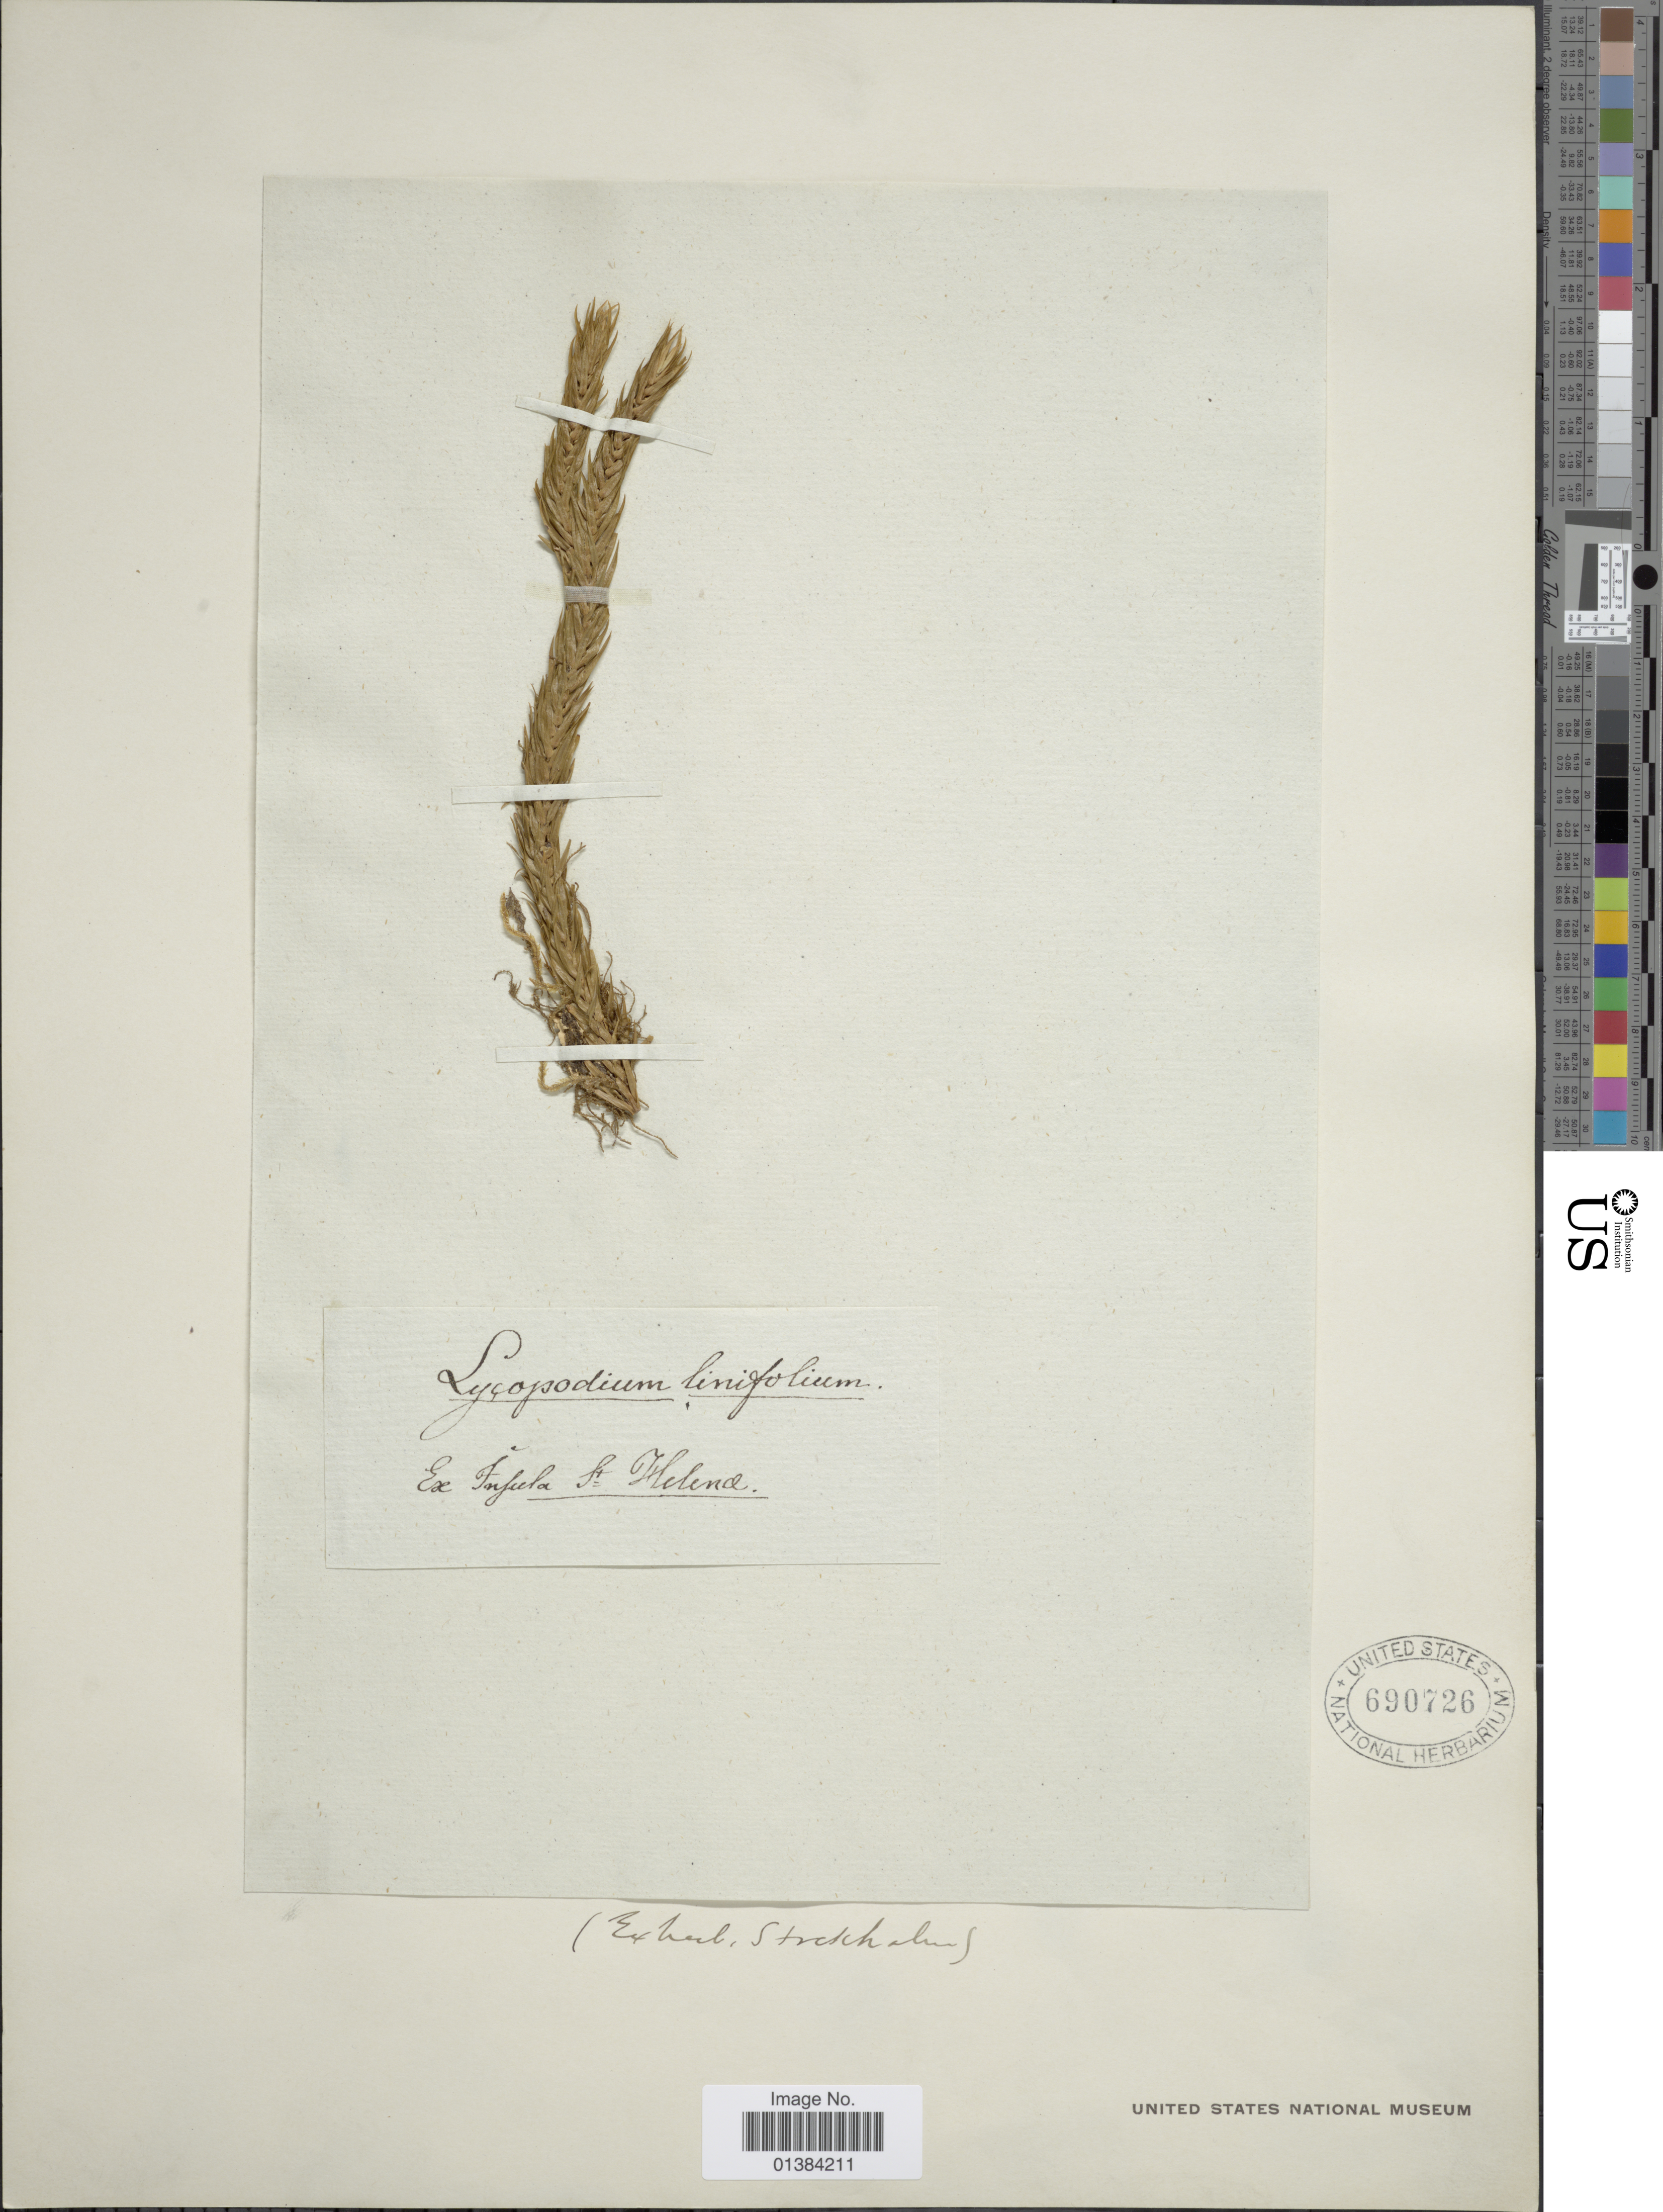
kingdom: Plantae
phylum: Tracheophyta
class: Lycopodiopsida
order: Lycopodiales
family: Lycopodiaceae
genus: Phlegmariurus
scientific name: Phlegmariurus linifolius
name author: (L.) B. Øllg.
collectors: ex herb. Stockholm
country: St. Helena Islands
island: St. Helena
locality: Insula St Helena.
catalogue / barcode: US 690726